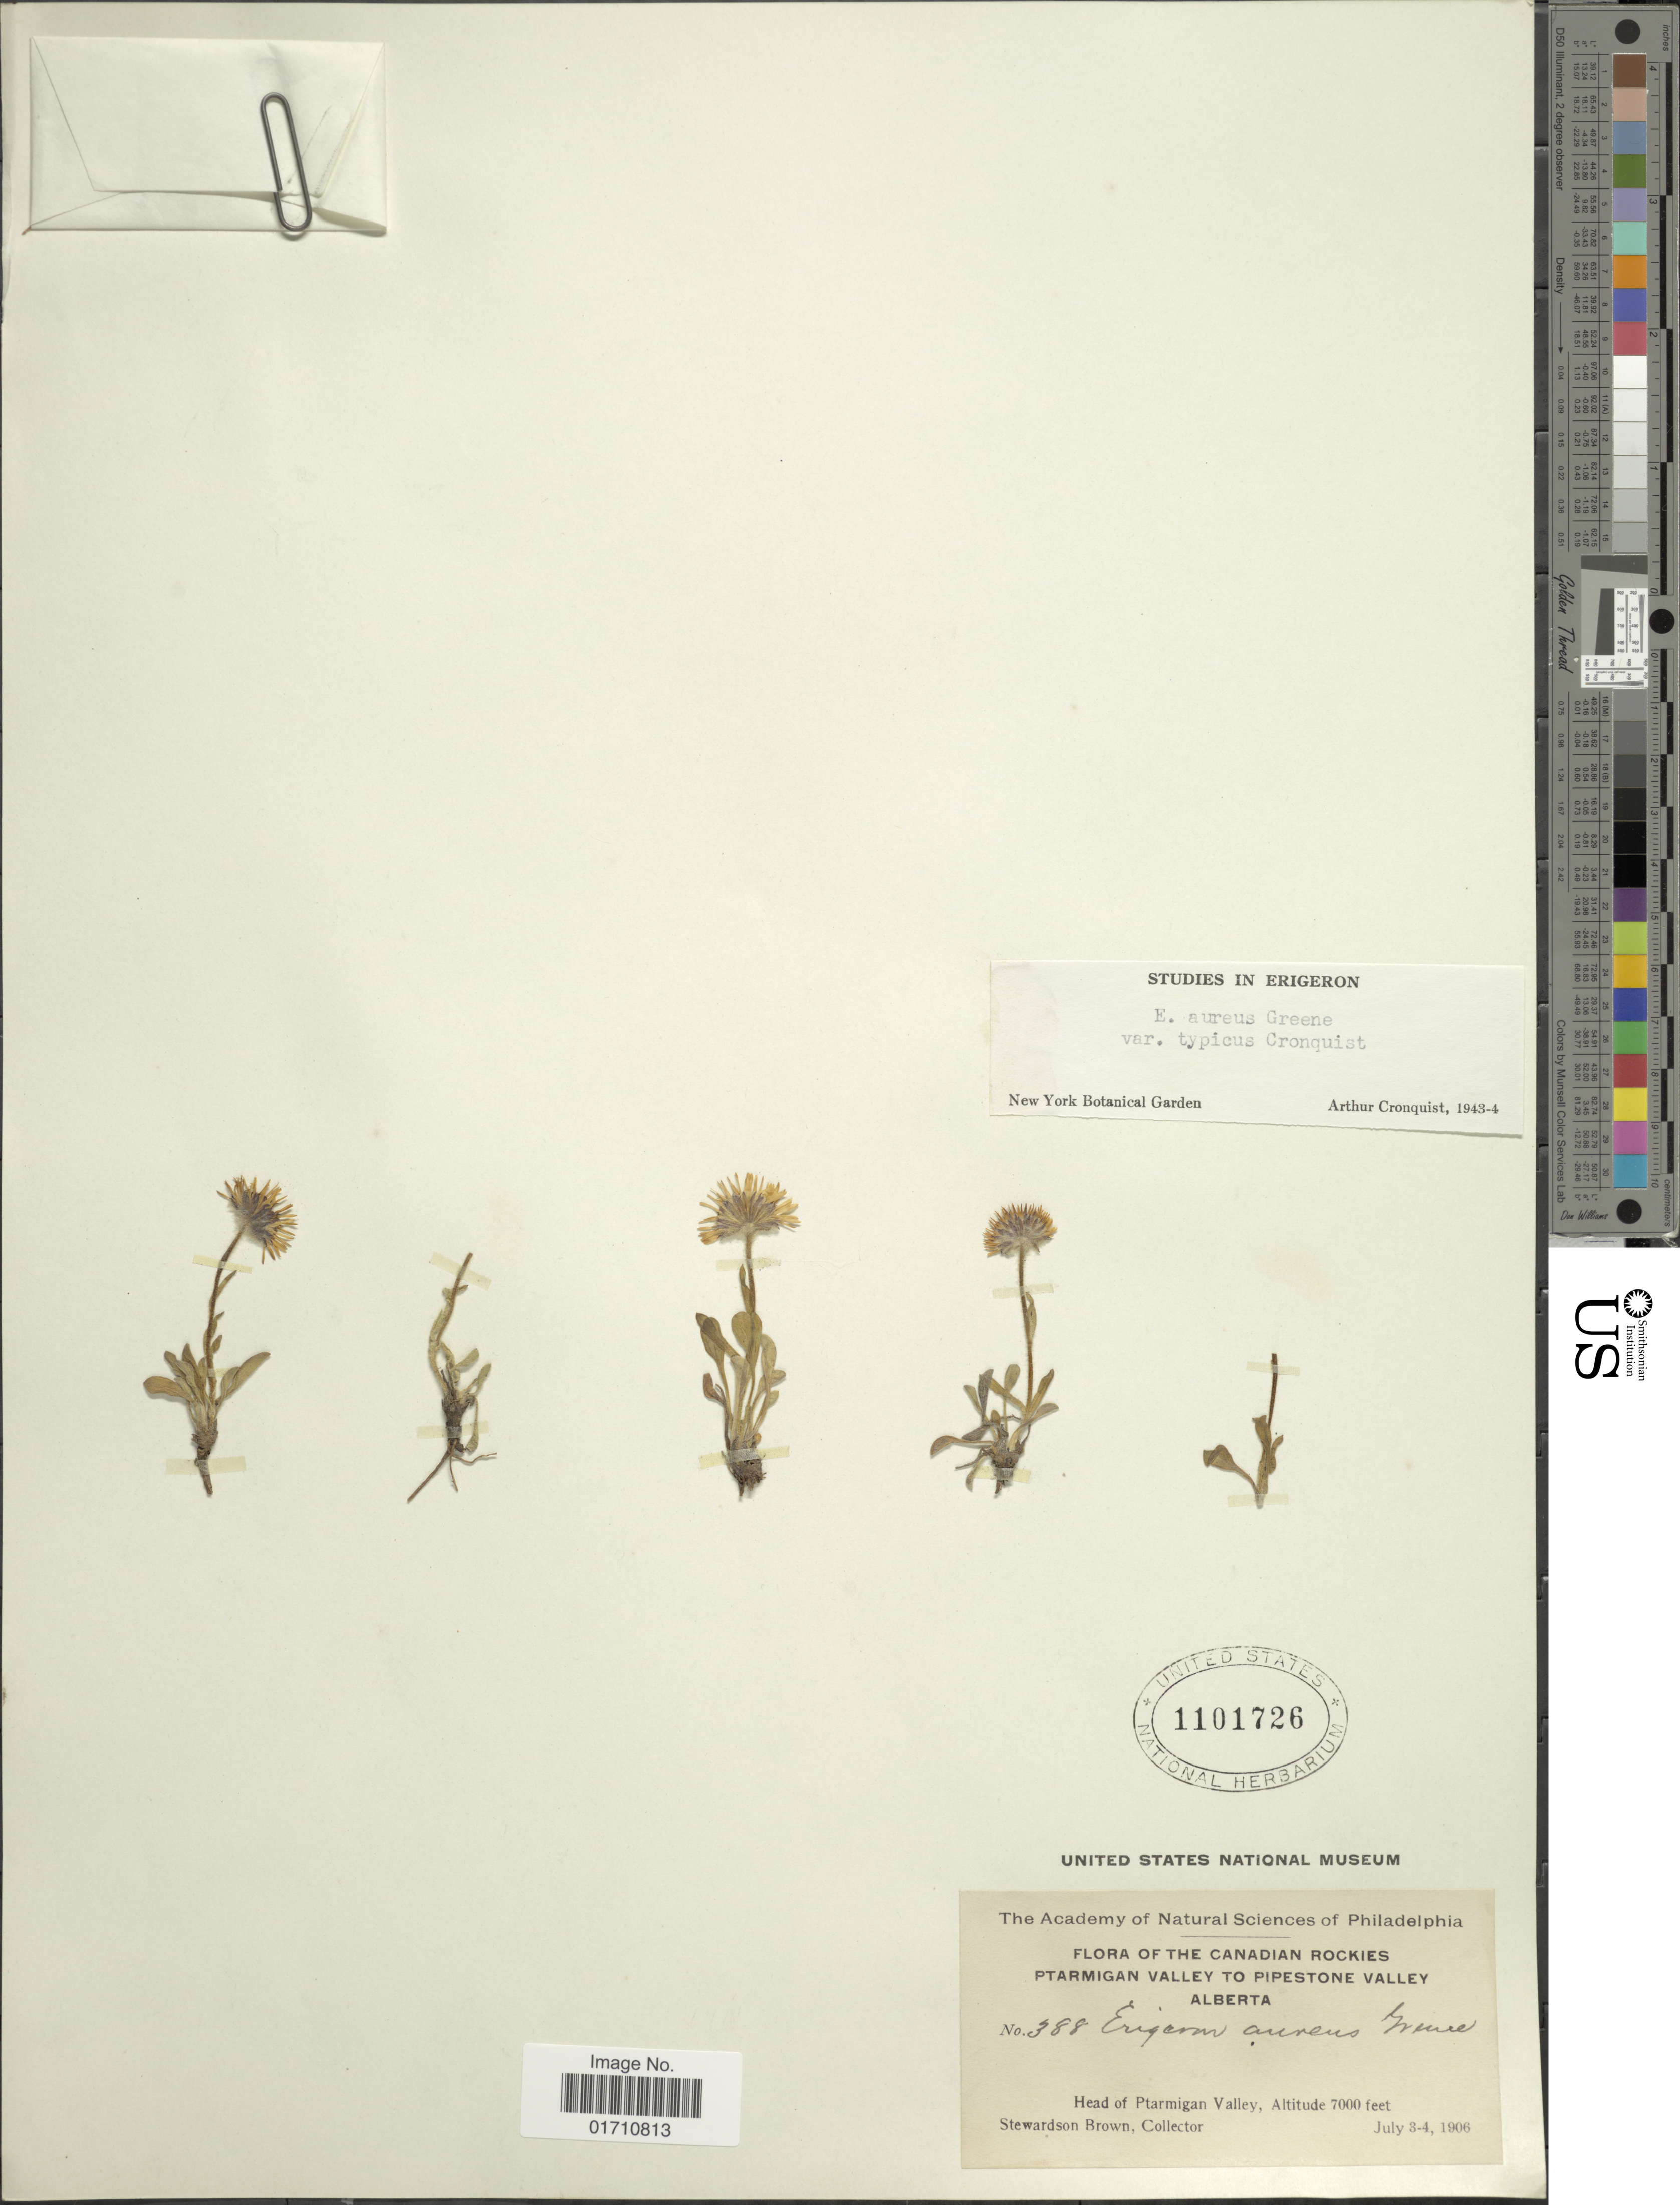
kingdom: Plantae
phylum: Tracheophyta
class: Magnoliopsida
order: Asterales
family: Asteraceae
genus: Erigeron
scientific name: Erigeron aureus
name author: Greene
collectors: S. Brown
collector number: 388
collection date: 1906-07-03/1906-07-04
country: Canada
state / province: Alberta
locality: The Canadian Rockies Ptarmigan Valley to Pipestone Valley, Head of Ptarmigan Valley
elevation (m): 2134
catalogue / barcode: US 1101726